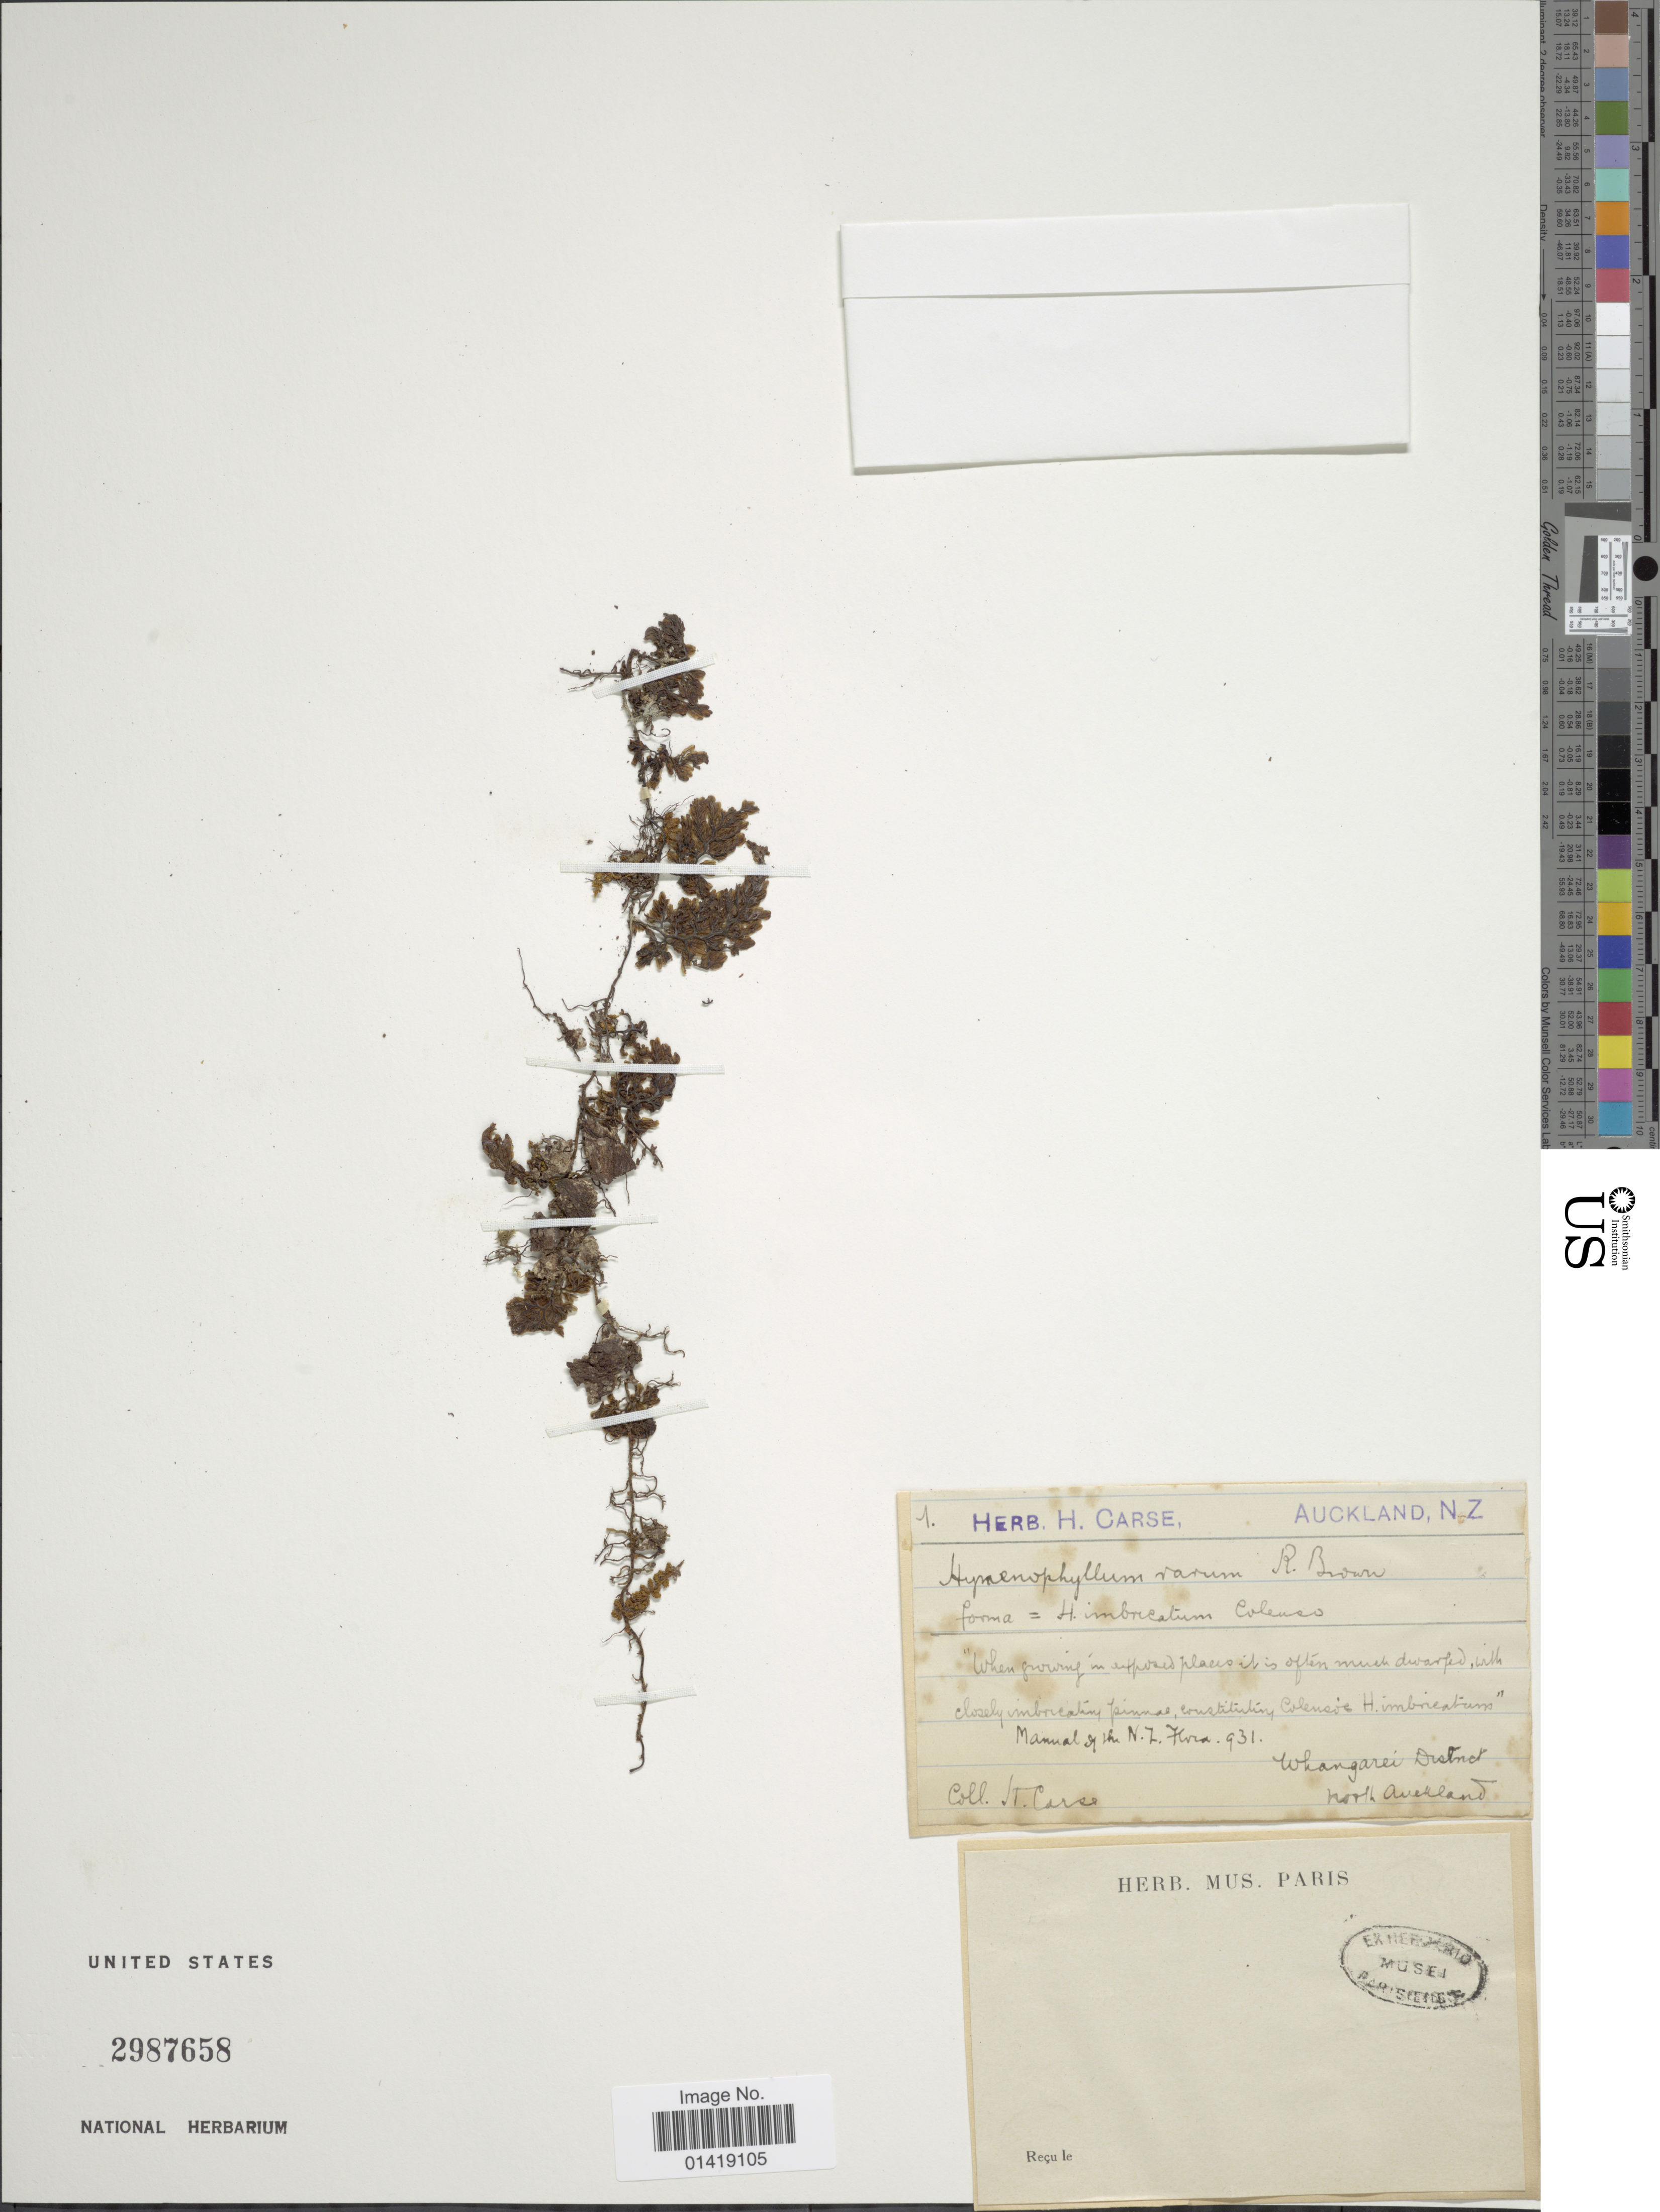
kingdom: Plantae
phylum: Tracheophyta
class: Polypodiopsida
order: Hymenophyllales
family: Hymenophyllaceae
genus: Hymenophyllum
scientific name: Hymenophyllum rarum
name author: R. Br.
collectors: H. Carse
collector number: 1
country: New Zealand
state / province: Auckland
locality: Whangarai district North Auckland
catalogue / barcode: US 2987658